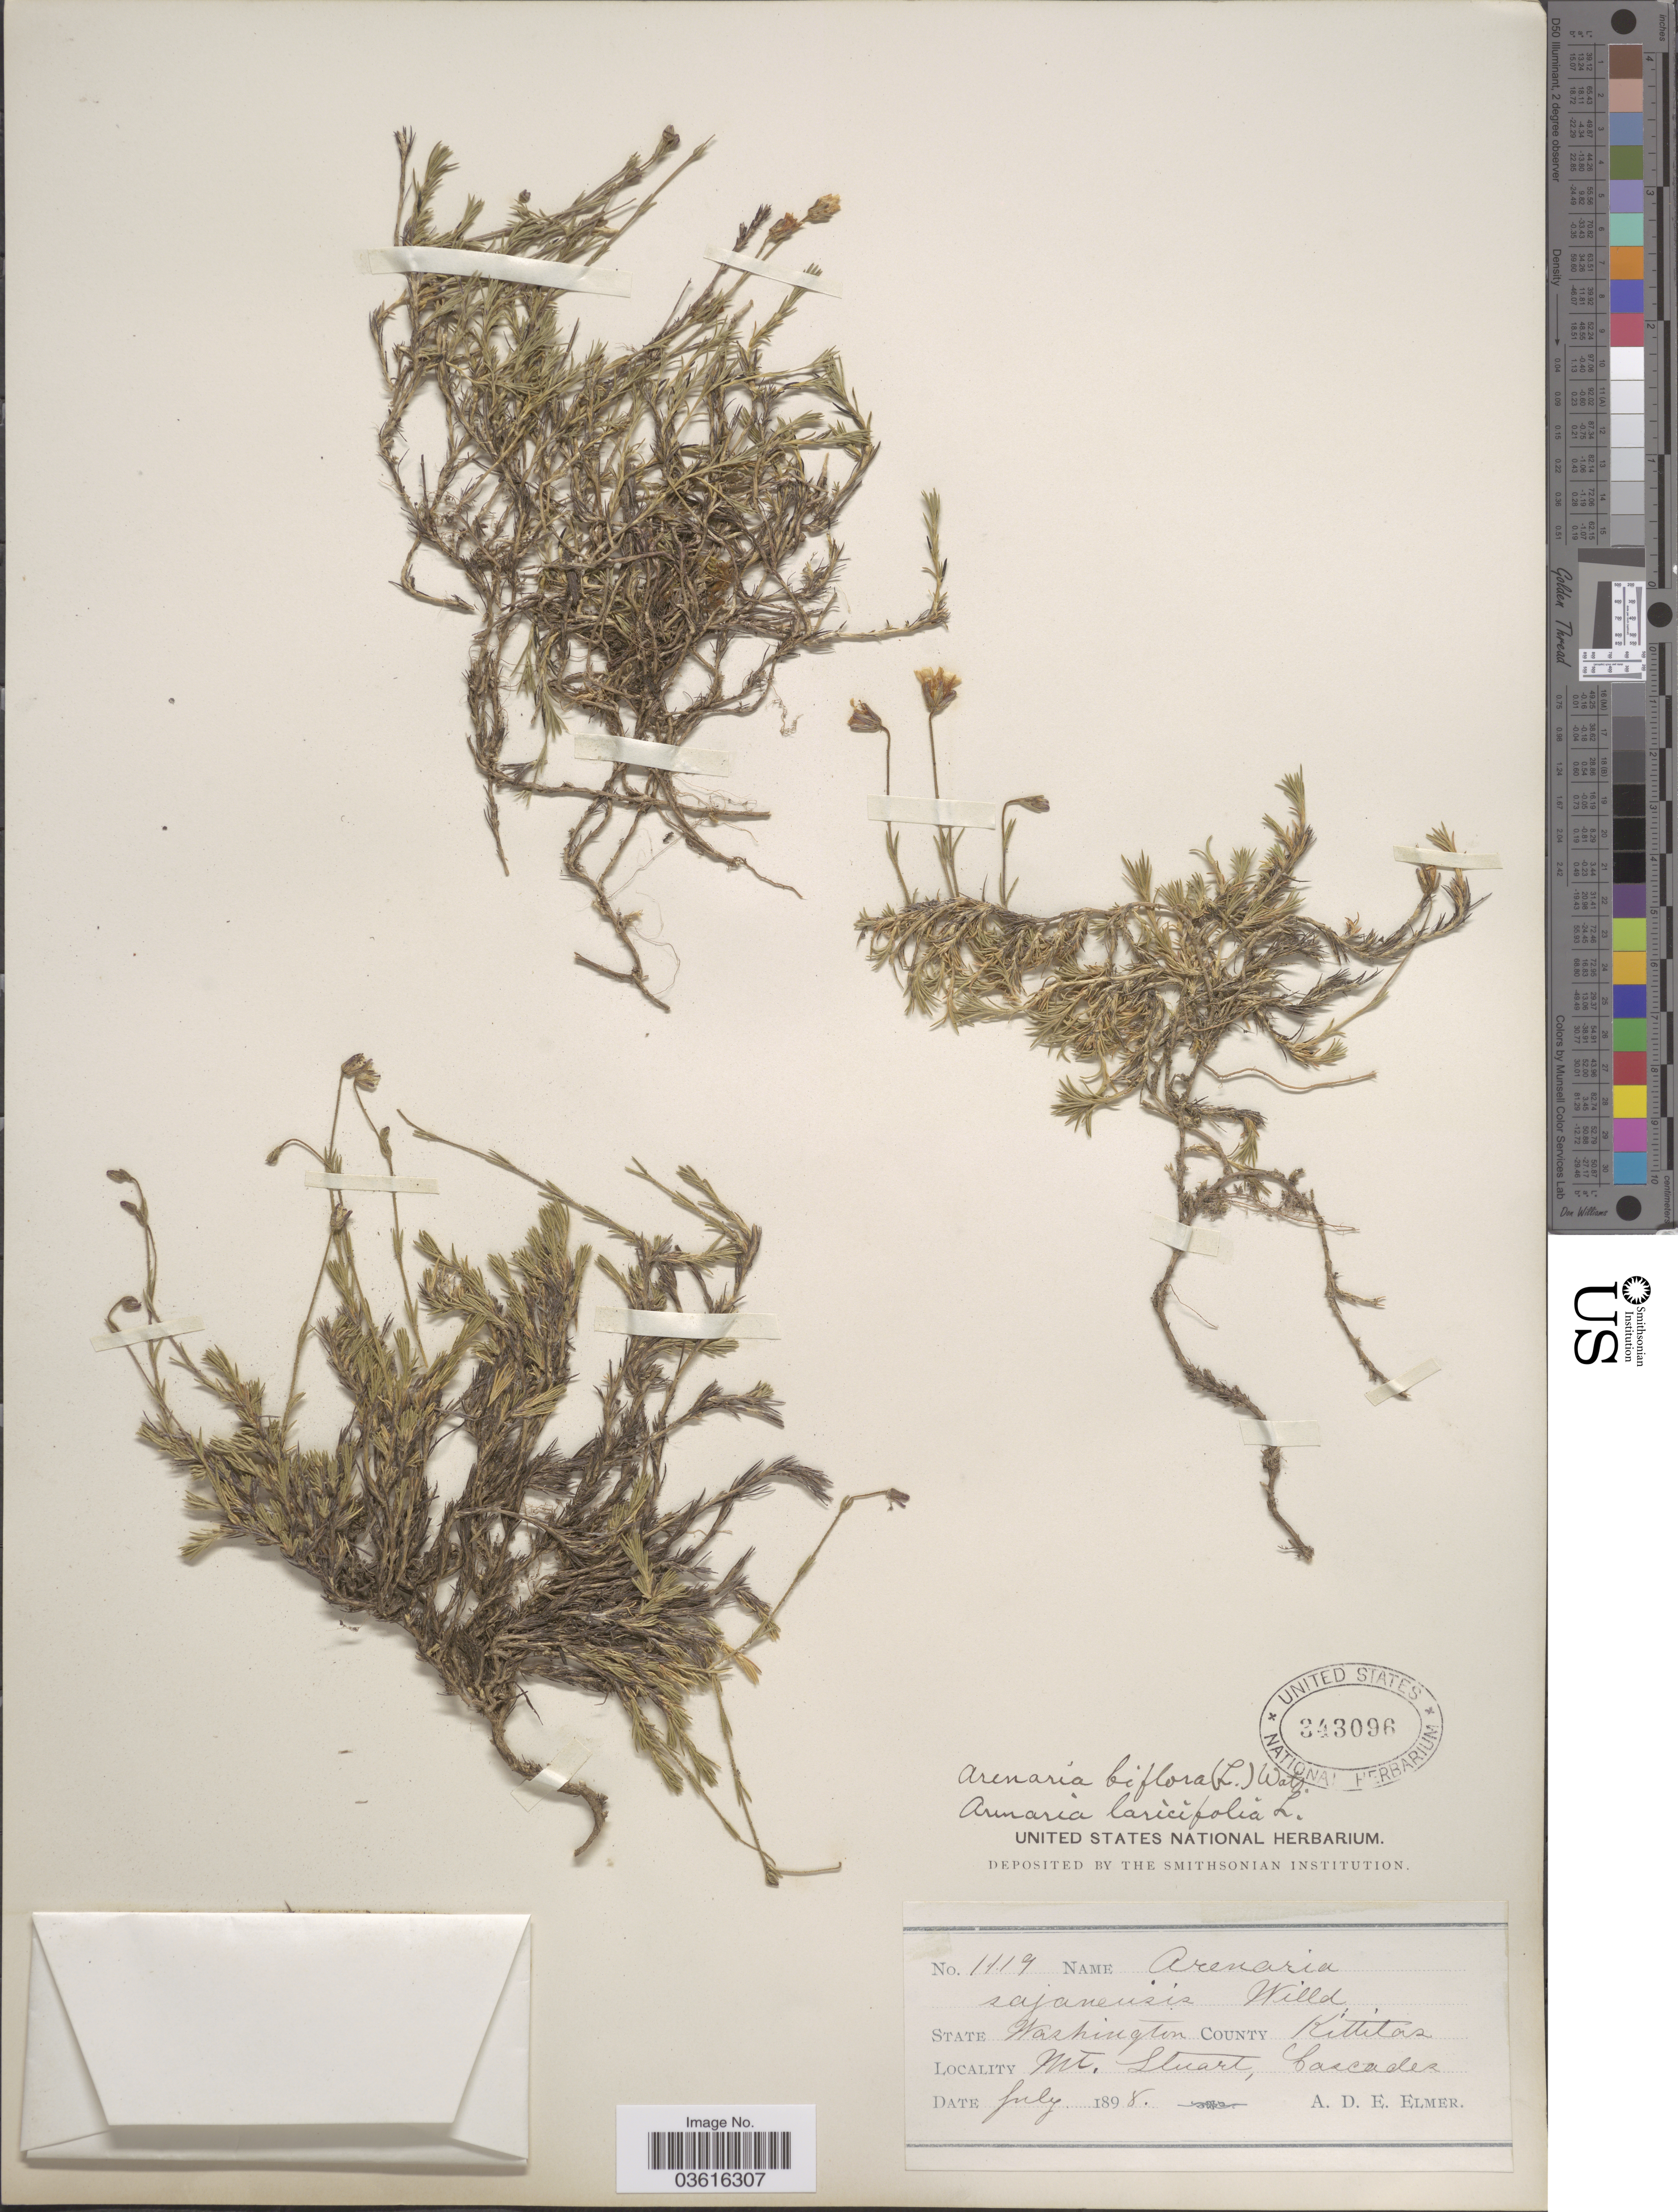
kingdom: Plantae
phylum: Tracheophyta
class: Magnoliopsida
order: Caryophyllales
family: Caryophyllaceae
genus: Cherleria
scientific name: Cherleria obtusiloba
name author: (Rydb.) A.J. Moore & Dillenb.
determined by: Strong, M. T., (US), Smithsonian Institution - National Museum of Natural History (UNITED STATES)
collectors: A. D. E. Elmer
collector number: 1119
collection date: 1898-07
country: United States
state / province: Washington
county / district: Kittitas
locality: County Kittitas. Mt. Stuart, Cascades.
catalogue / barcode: US 343096